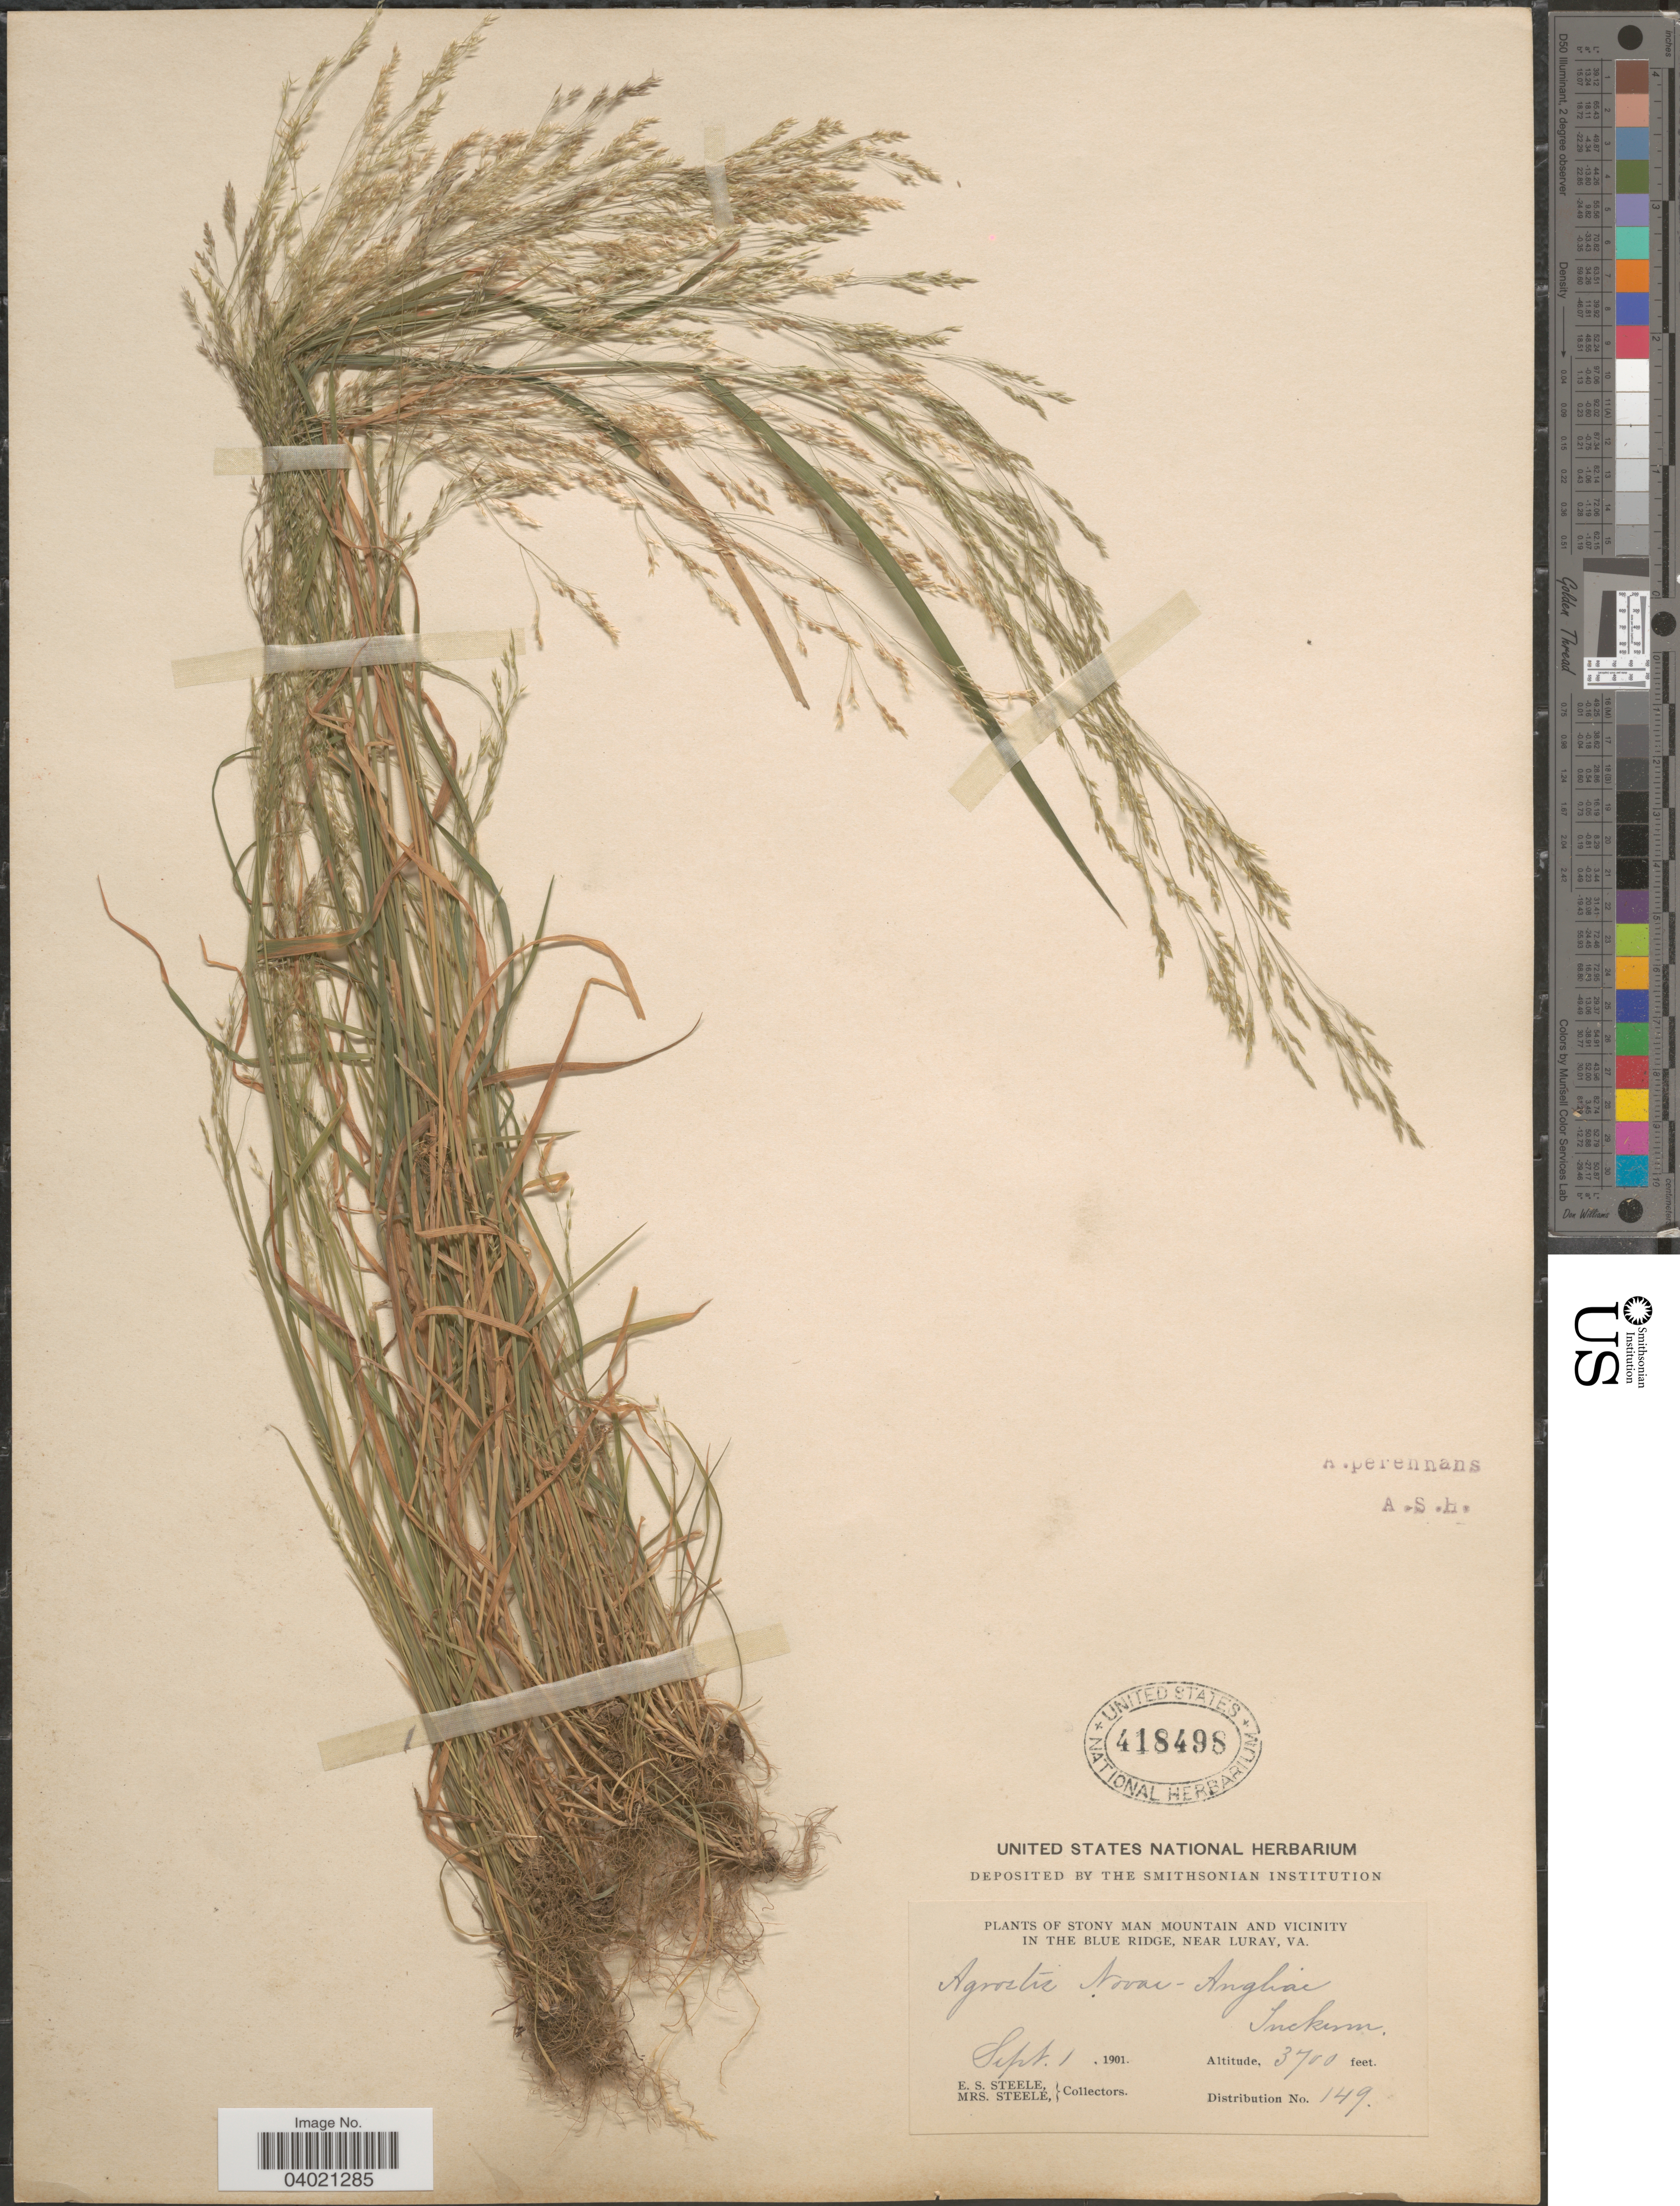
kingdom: Plantae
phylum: Tracheophyta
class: Liliopsida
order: Poales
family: Poaceae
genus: Agrostis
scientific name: Agrostis perennans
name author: (Walter) Tuck.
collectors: E. Steele & Mrs. E. S. Steele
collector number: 149?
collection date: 1901-09-01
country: United States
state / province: Virginia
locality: Stony Man Mountain and vicinity in the Blue Ridge, near Luray.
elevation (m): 1128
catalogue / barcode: US 418498